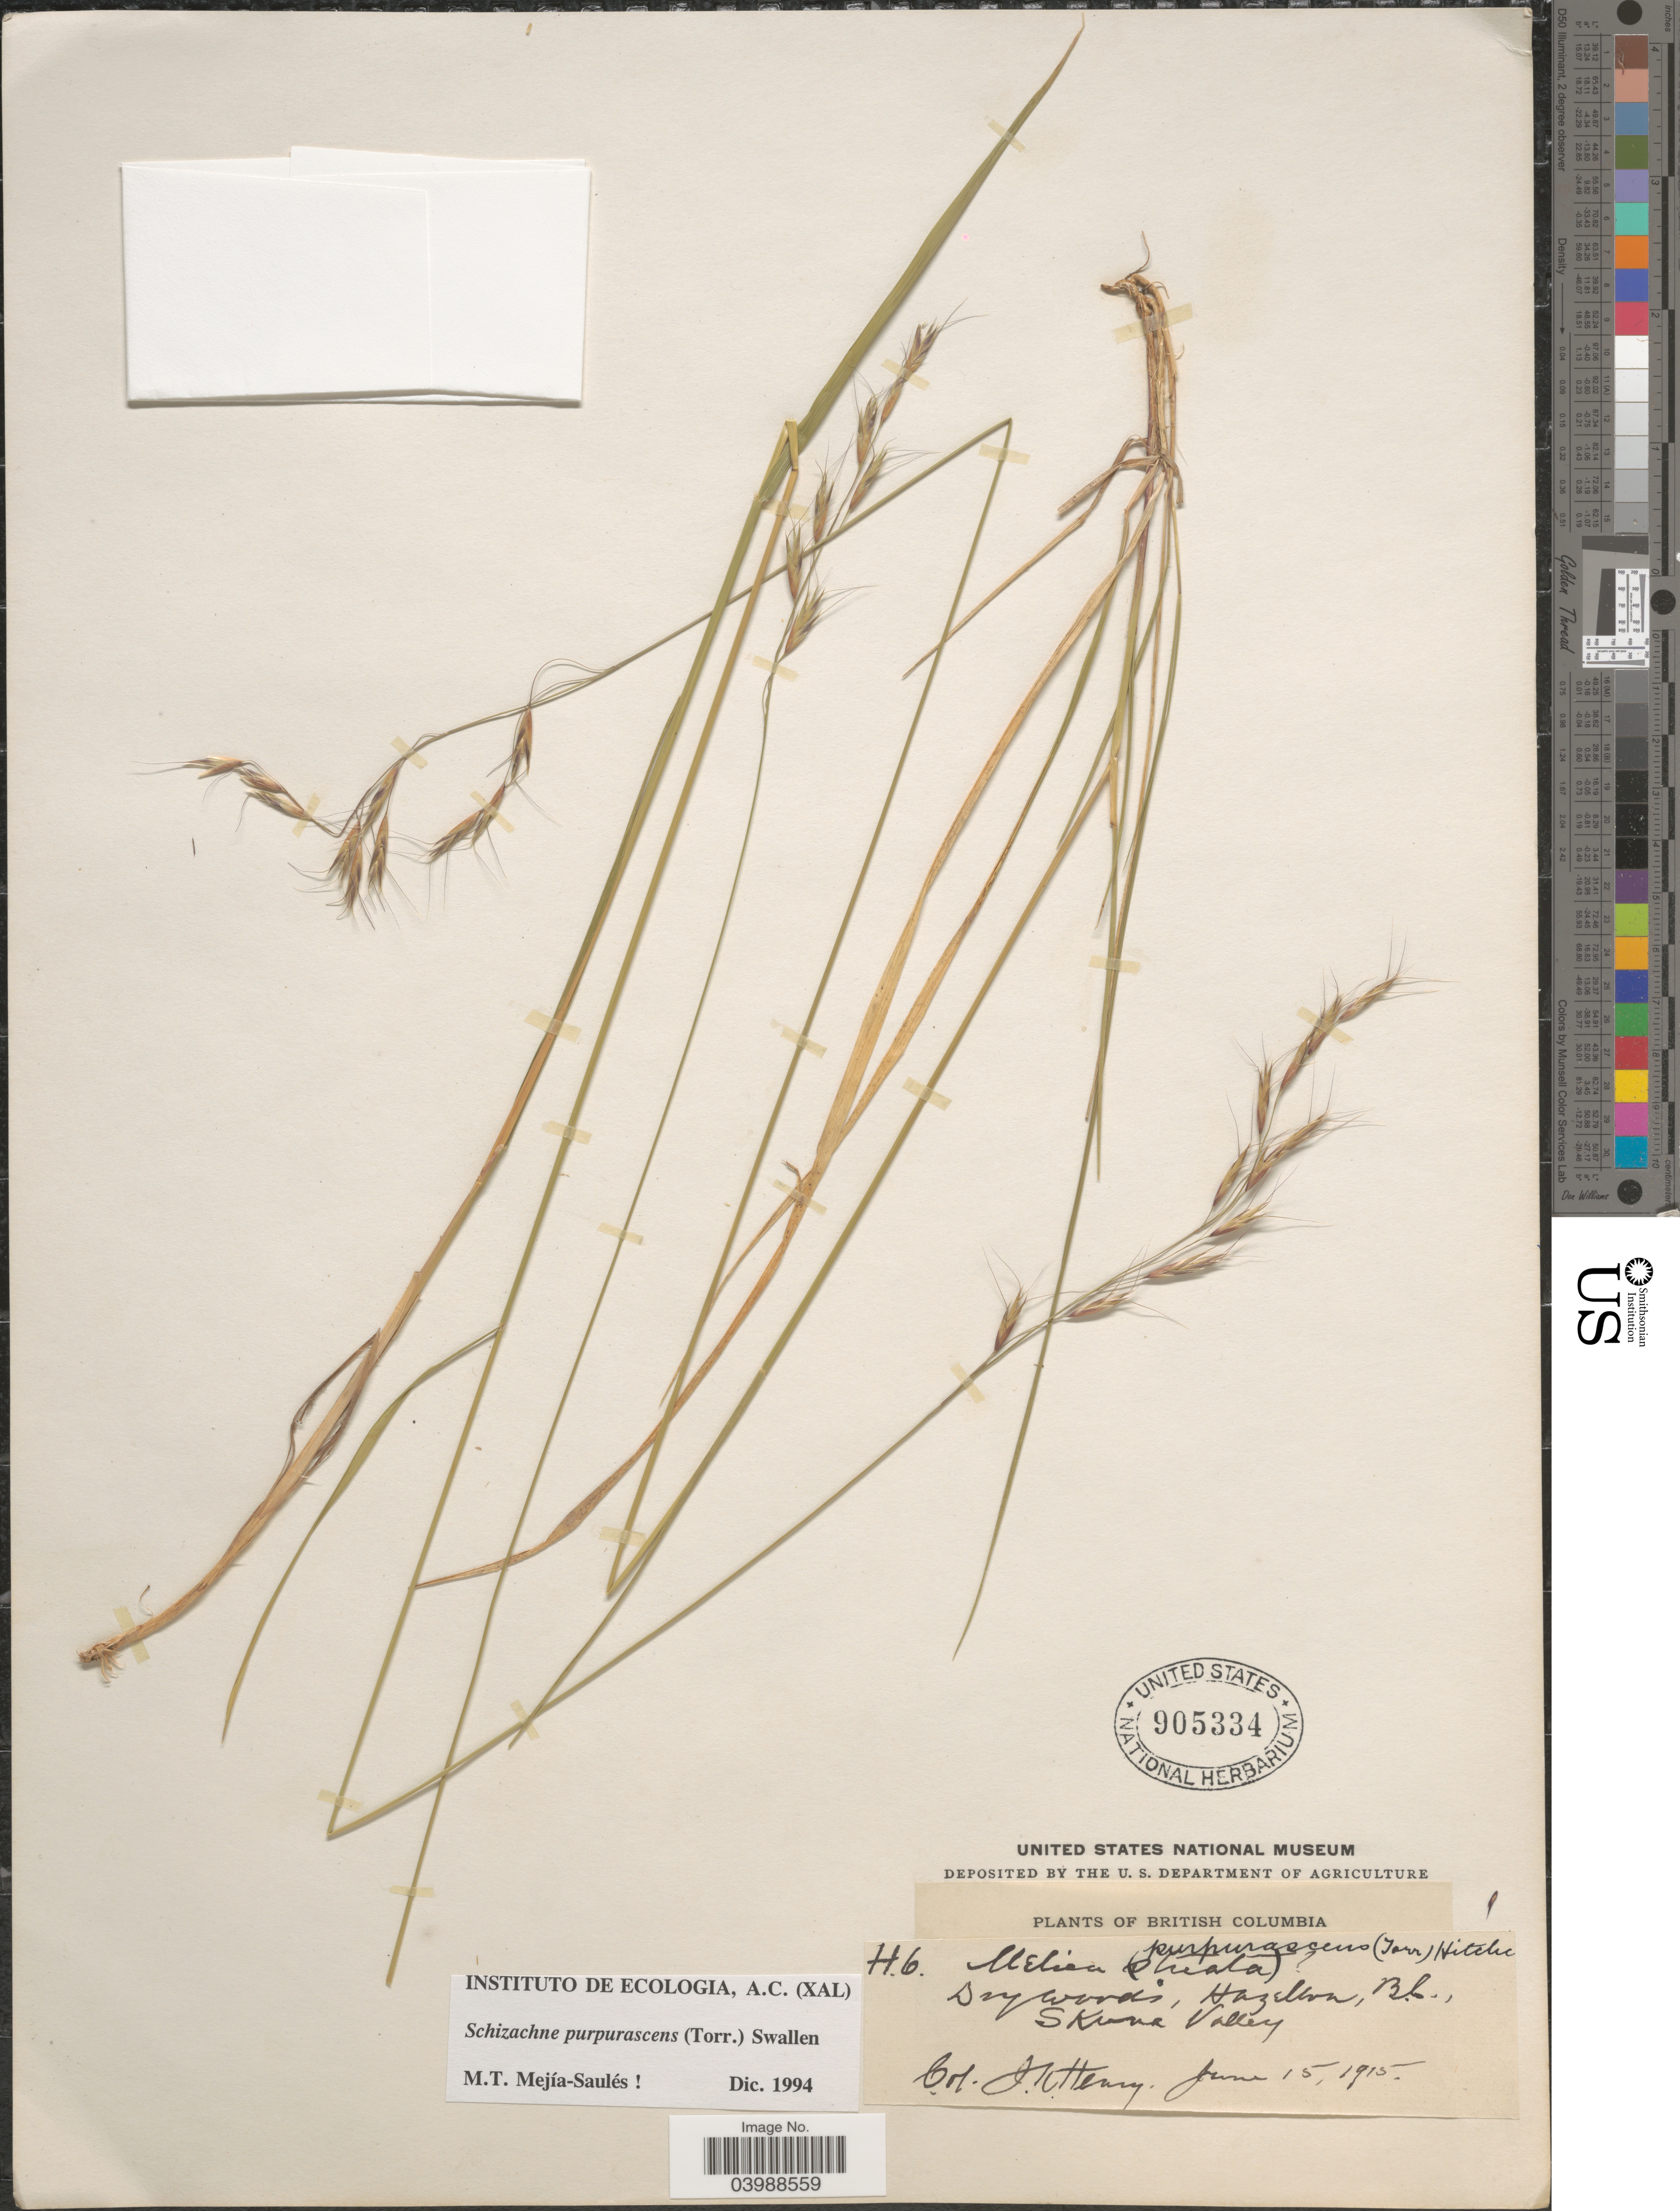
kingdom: Plantae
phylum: Tracheophyta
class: Liliopsida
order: Poales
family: Poaceae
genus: Schizachne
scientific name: Schizachne purpurascens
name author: (Torr.) Swallen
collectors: J. K. Henry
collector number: H 6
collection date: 1915-06-15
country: Canada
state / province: British Columbia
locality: Hazelton, Skeena Valley.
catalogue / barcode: US 905334